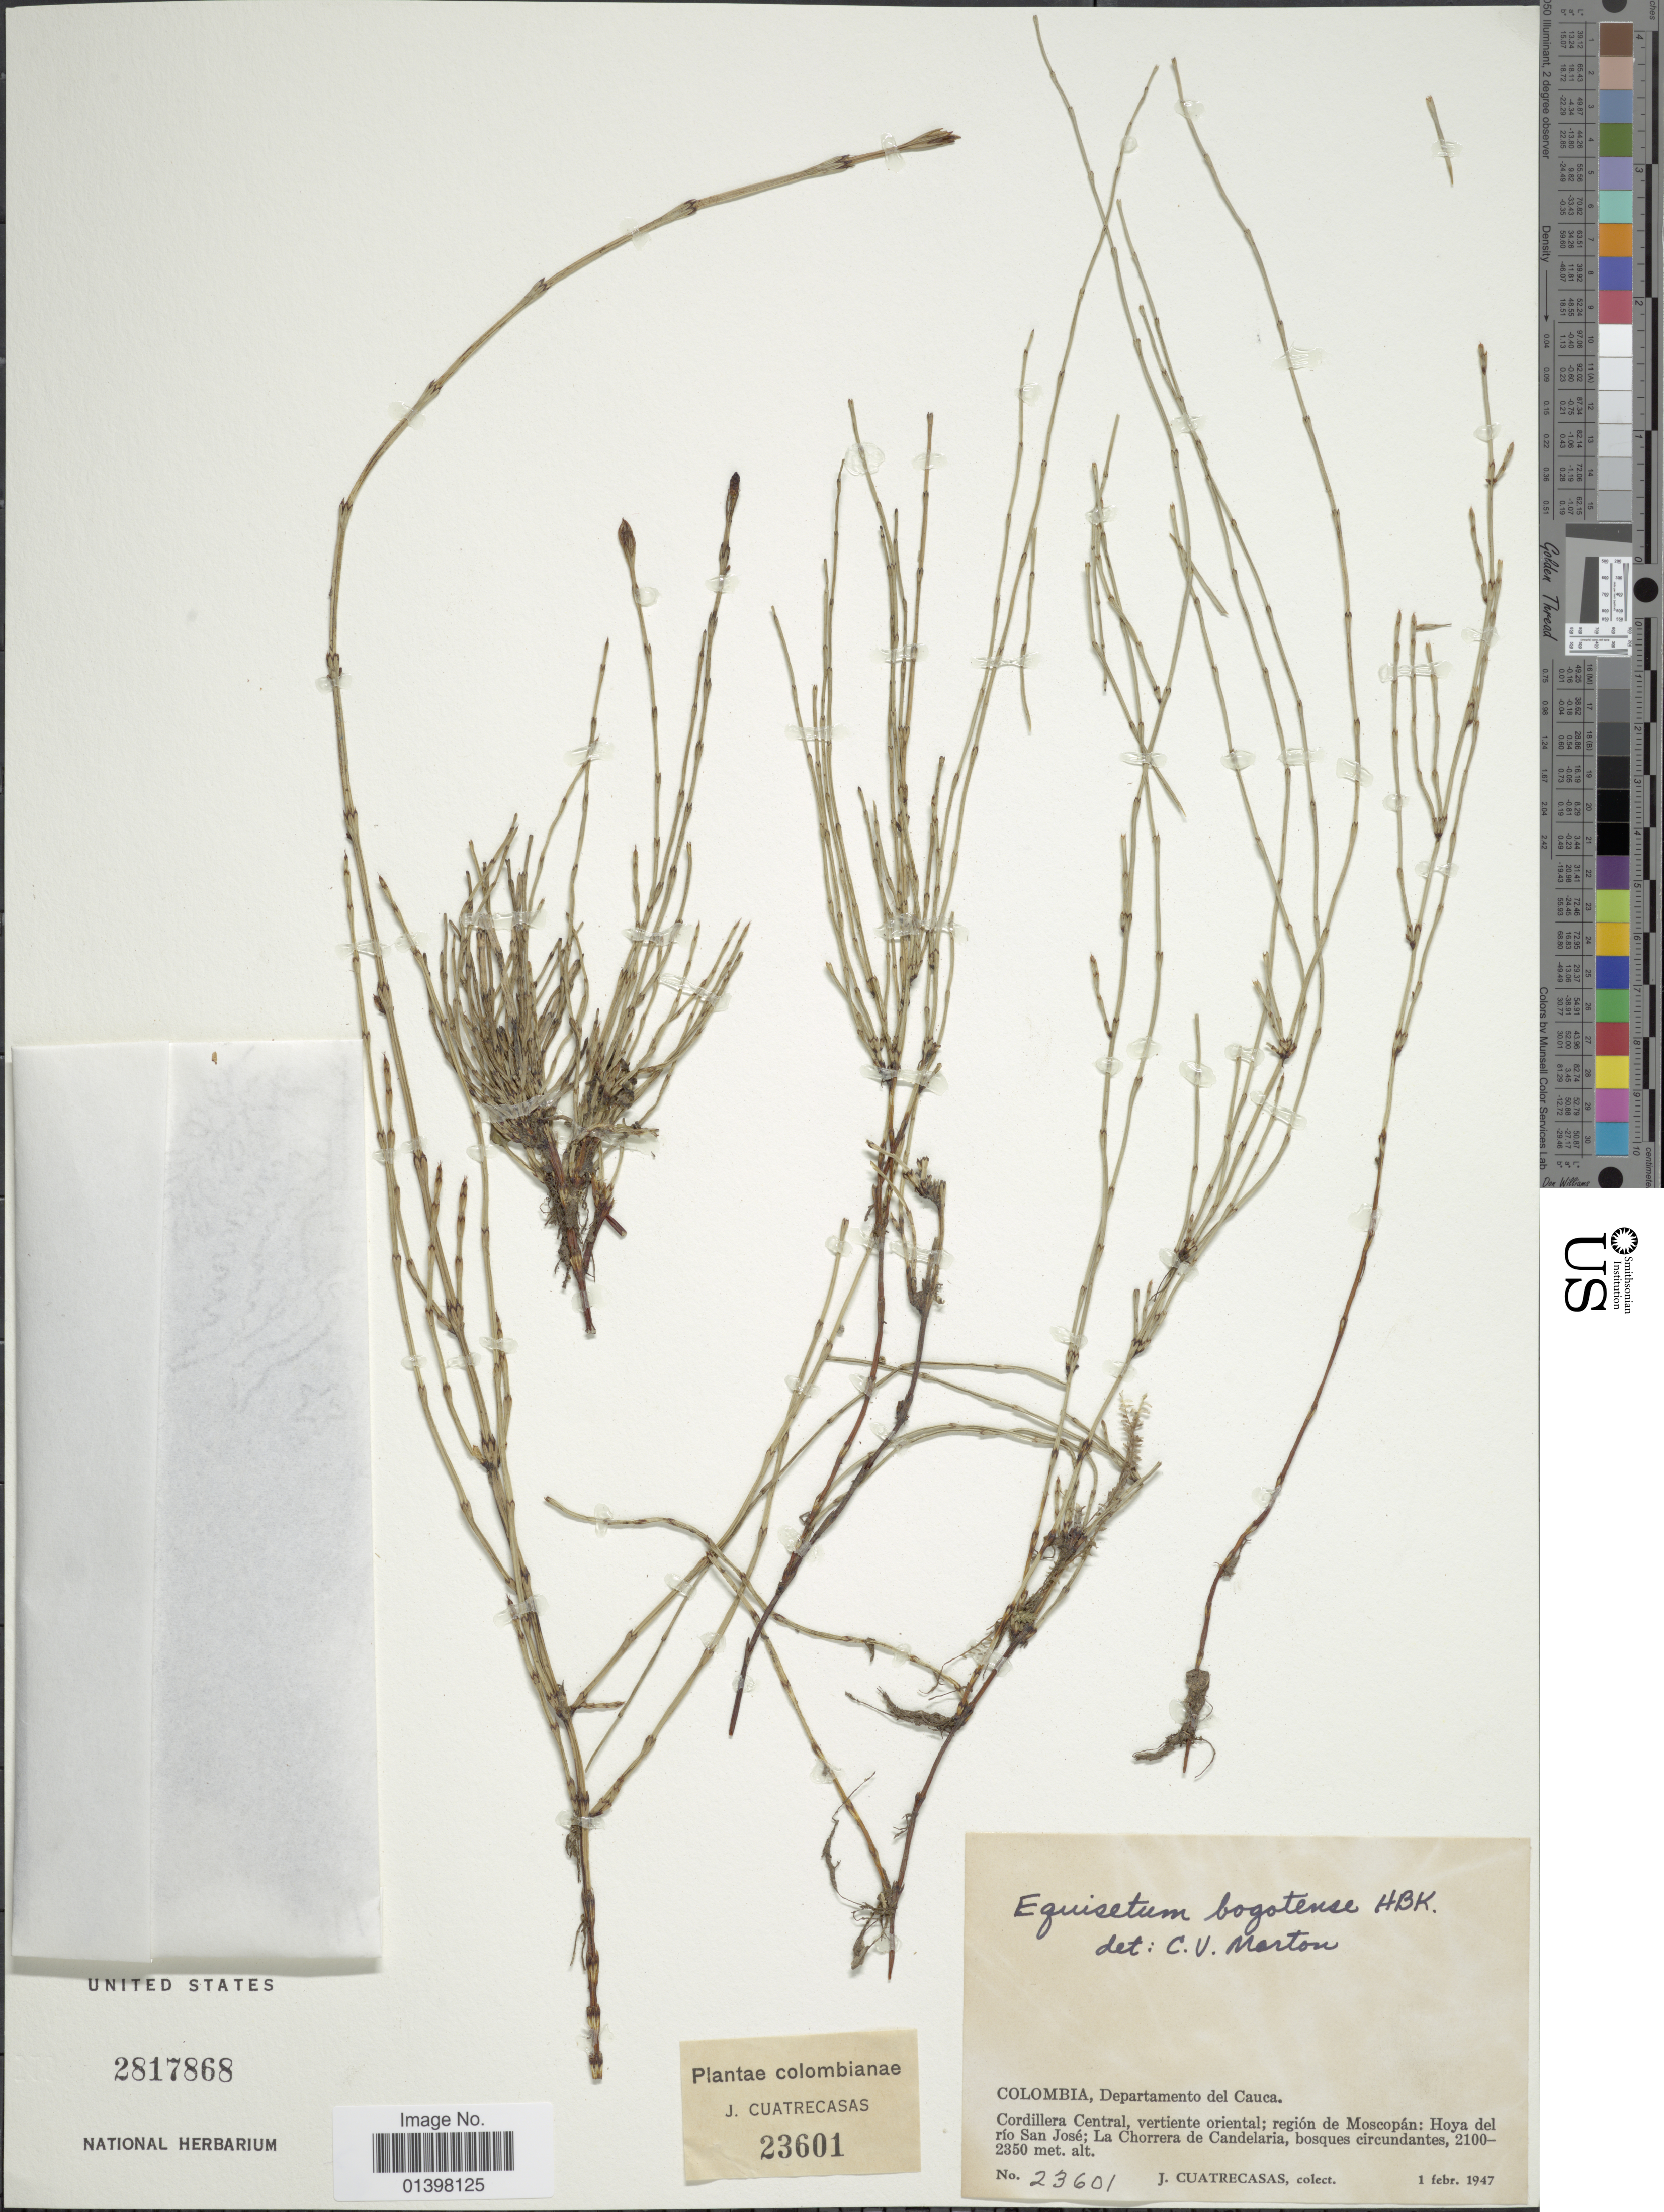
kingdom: Plantae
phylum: Tracheophyta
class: Polypodiopsida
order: Equisetales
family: Equisetaceae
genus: Equisetum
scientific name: Equisetum bogotense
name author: Kunth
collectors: J. Cuatrecasas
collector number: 23601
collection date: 1947-02-01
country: Colombia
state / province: Cauca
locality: Cordillera central vertiente oriental; región de Moscopán: Hoya del río San José; La Chorrera de Candelaria, bosques circundantes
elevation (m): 2100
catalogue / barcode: US 2817868